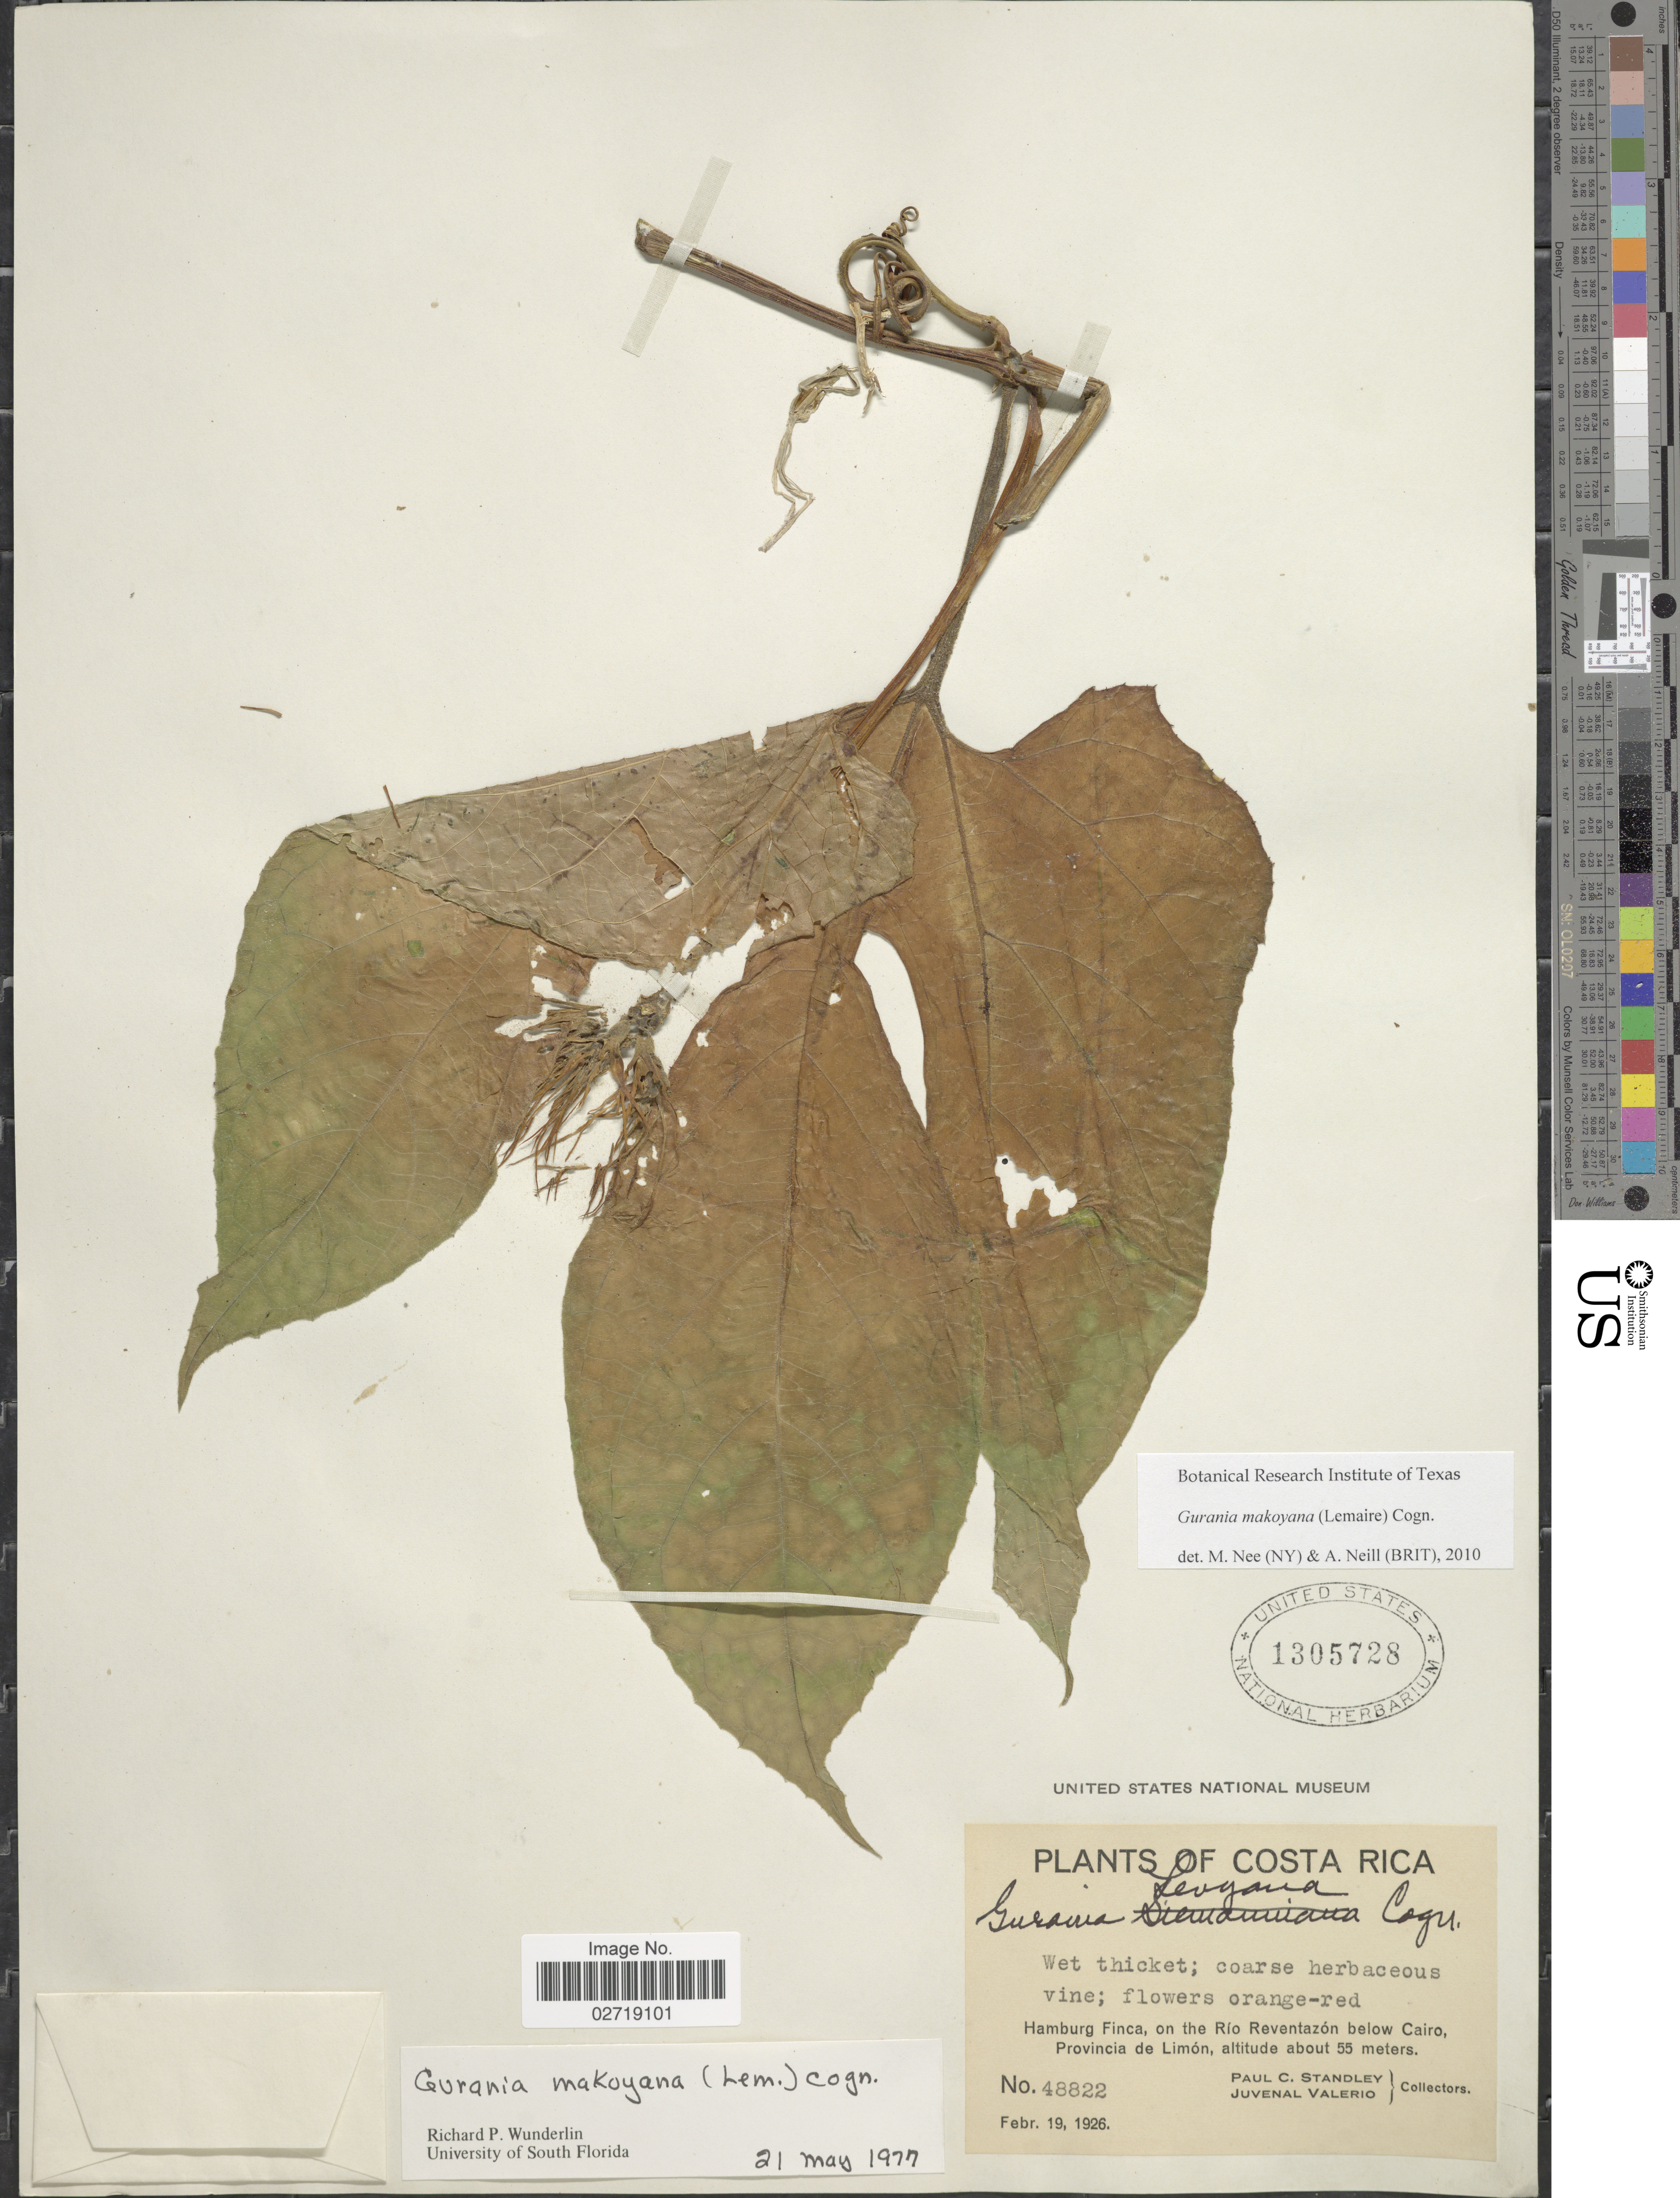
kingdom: Plantae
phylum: Tracheophyta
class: Magnoliopsida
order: Cucurbitales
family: Cucurbitaceae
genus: Gurania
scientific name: Gurania makoyana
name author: (Lem.) Cogn.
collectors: P. C. Standley & J. Valerio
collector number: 48822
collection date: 1926-02-19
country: Costa Rica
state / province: Limón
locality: Hamburg Finca, on the Rio Reventazon below Cairo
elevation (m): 55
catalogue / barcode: US 1305728